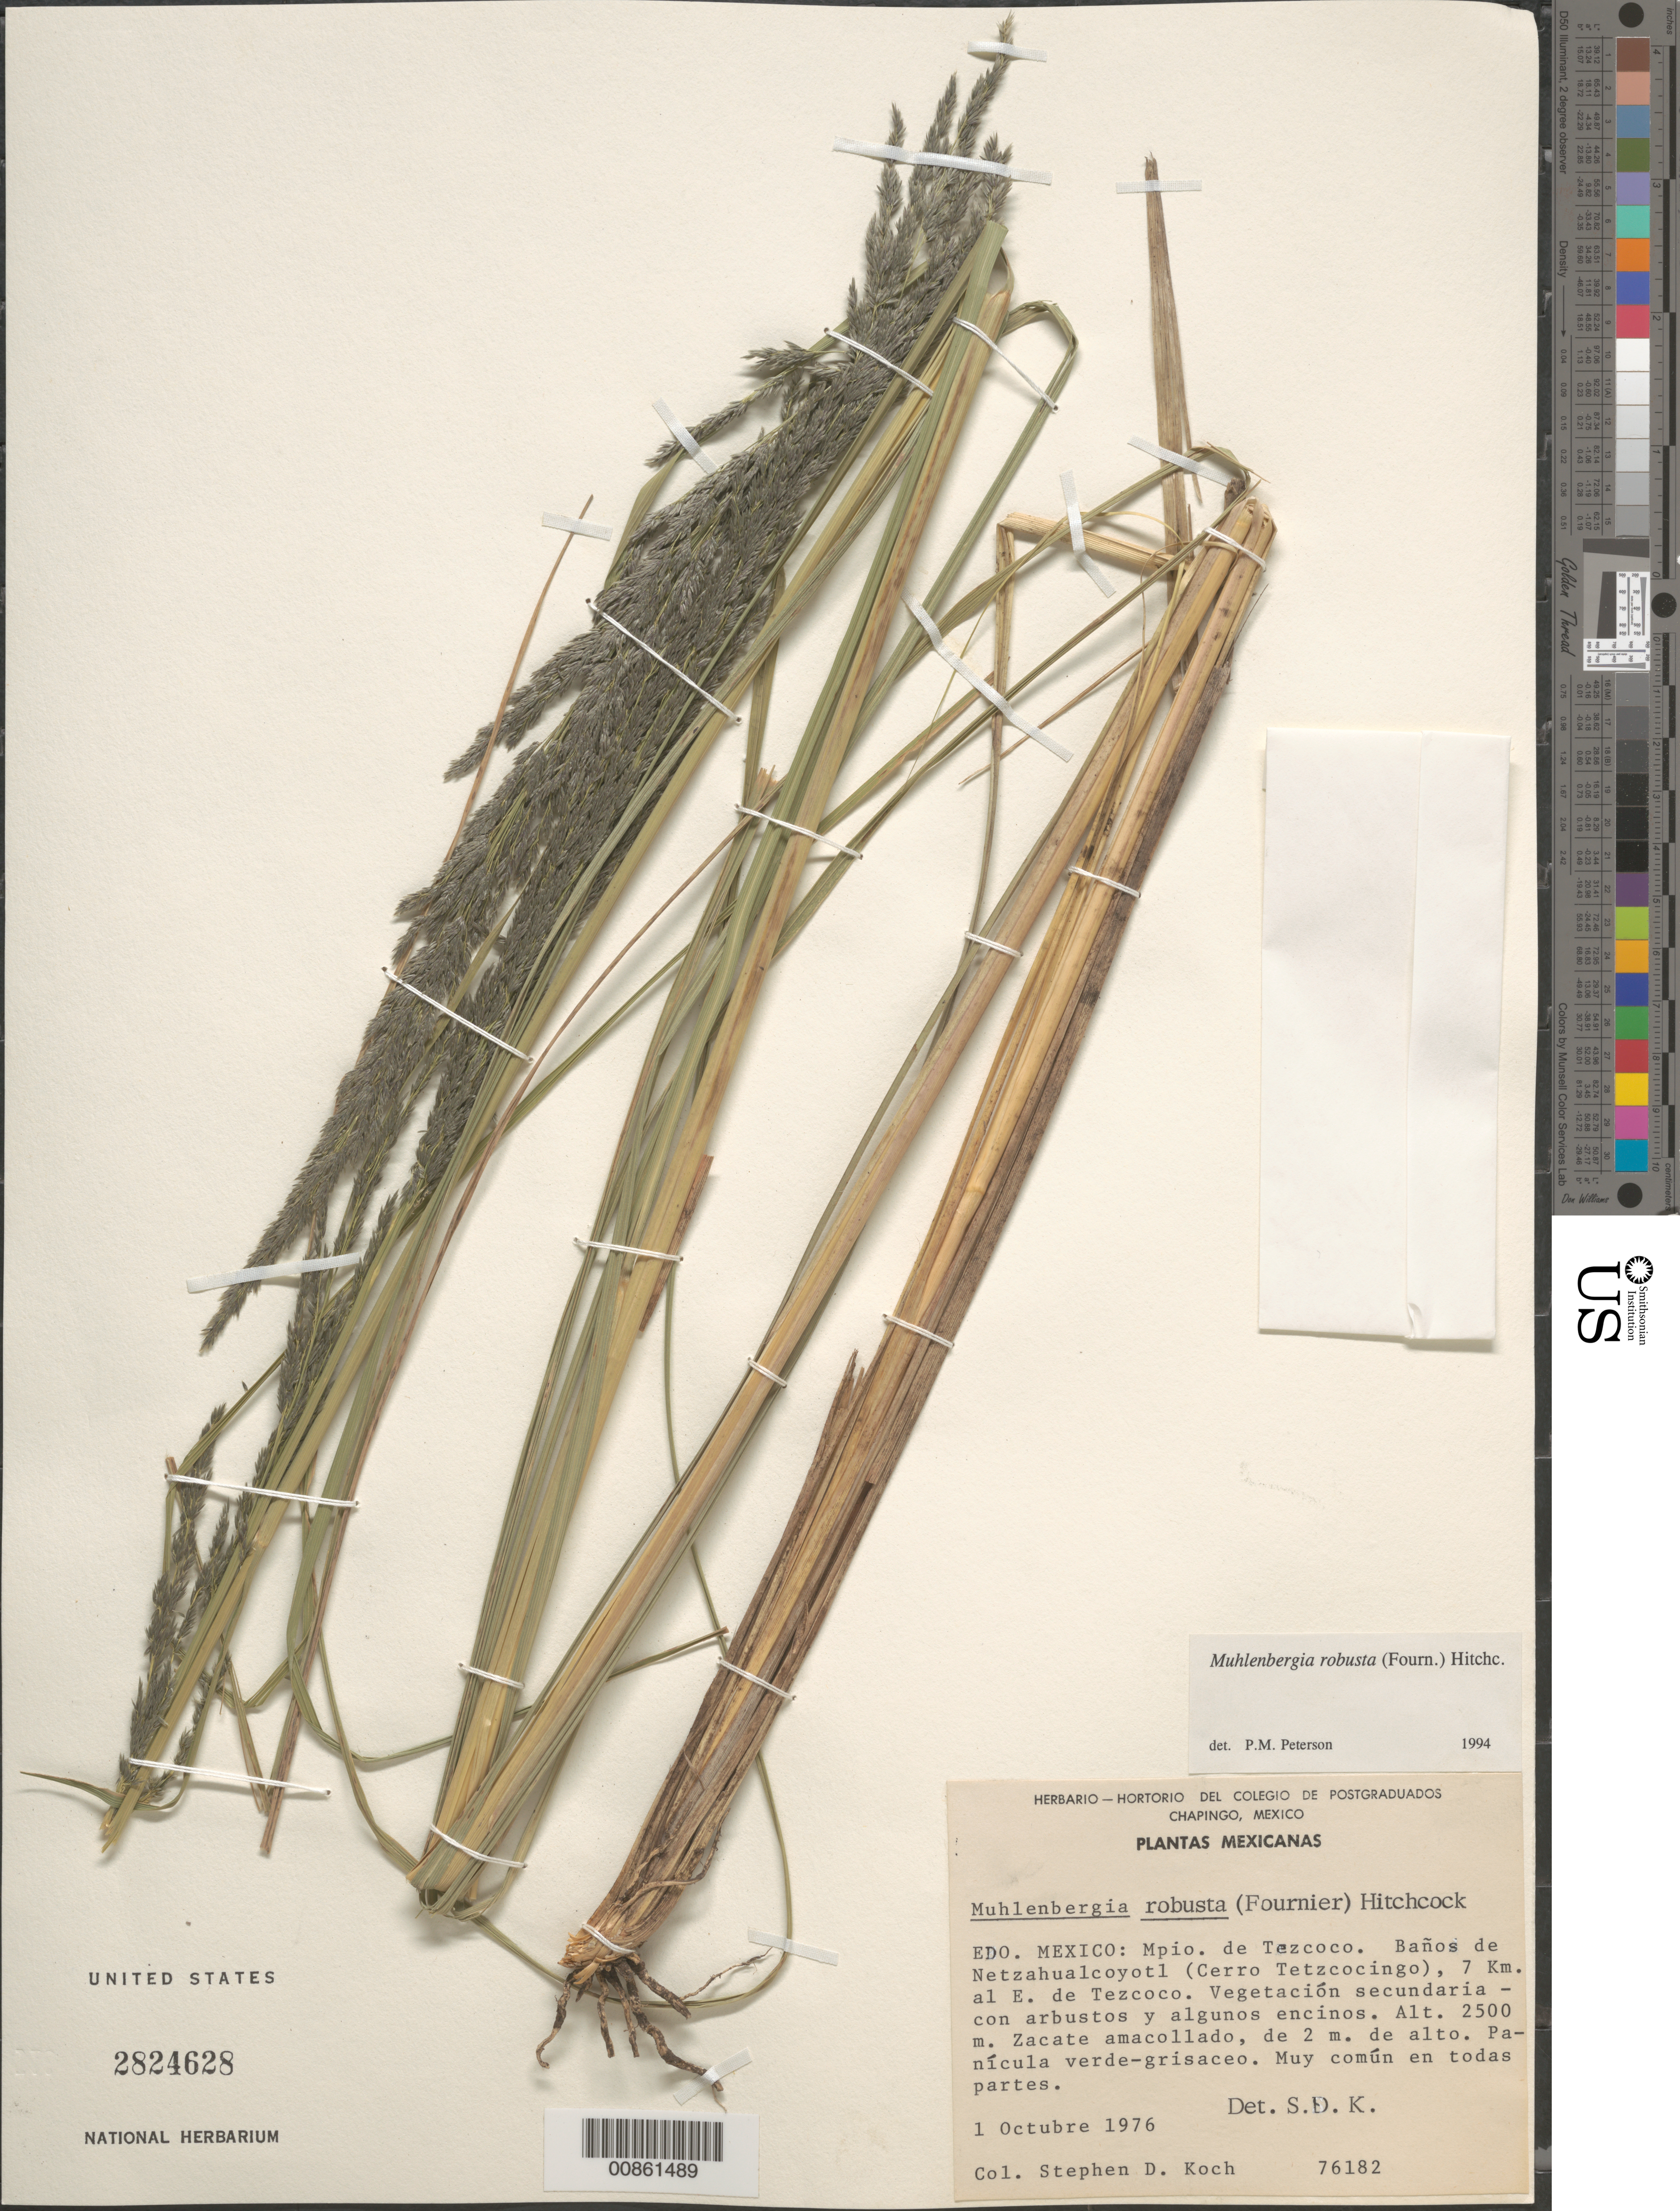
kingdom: Plantae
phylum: Tracheophyta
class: Liliopsida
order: Poales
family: Poaceae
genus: Muhlenbergia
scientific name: Muhlenbergia robusta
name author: (E. Fourn.) Hitchc.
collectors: S. D. Koch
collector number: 76182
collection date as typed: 01 Oct 1986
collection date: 1986-10-01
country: Mexico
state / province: México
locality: Baños de Netzahualcoyotl (cerro Tetzocingo), 7 km al E de Texcoco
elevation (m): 2500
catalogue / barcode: US 2824628